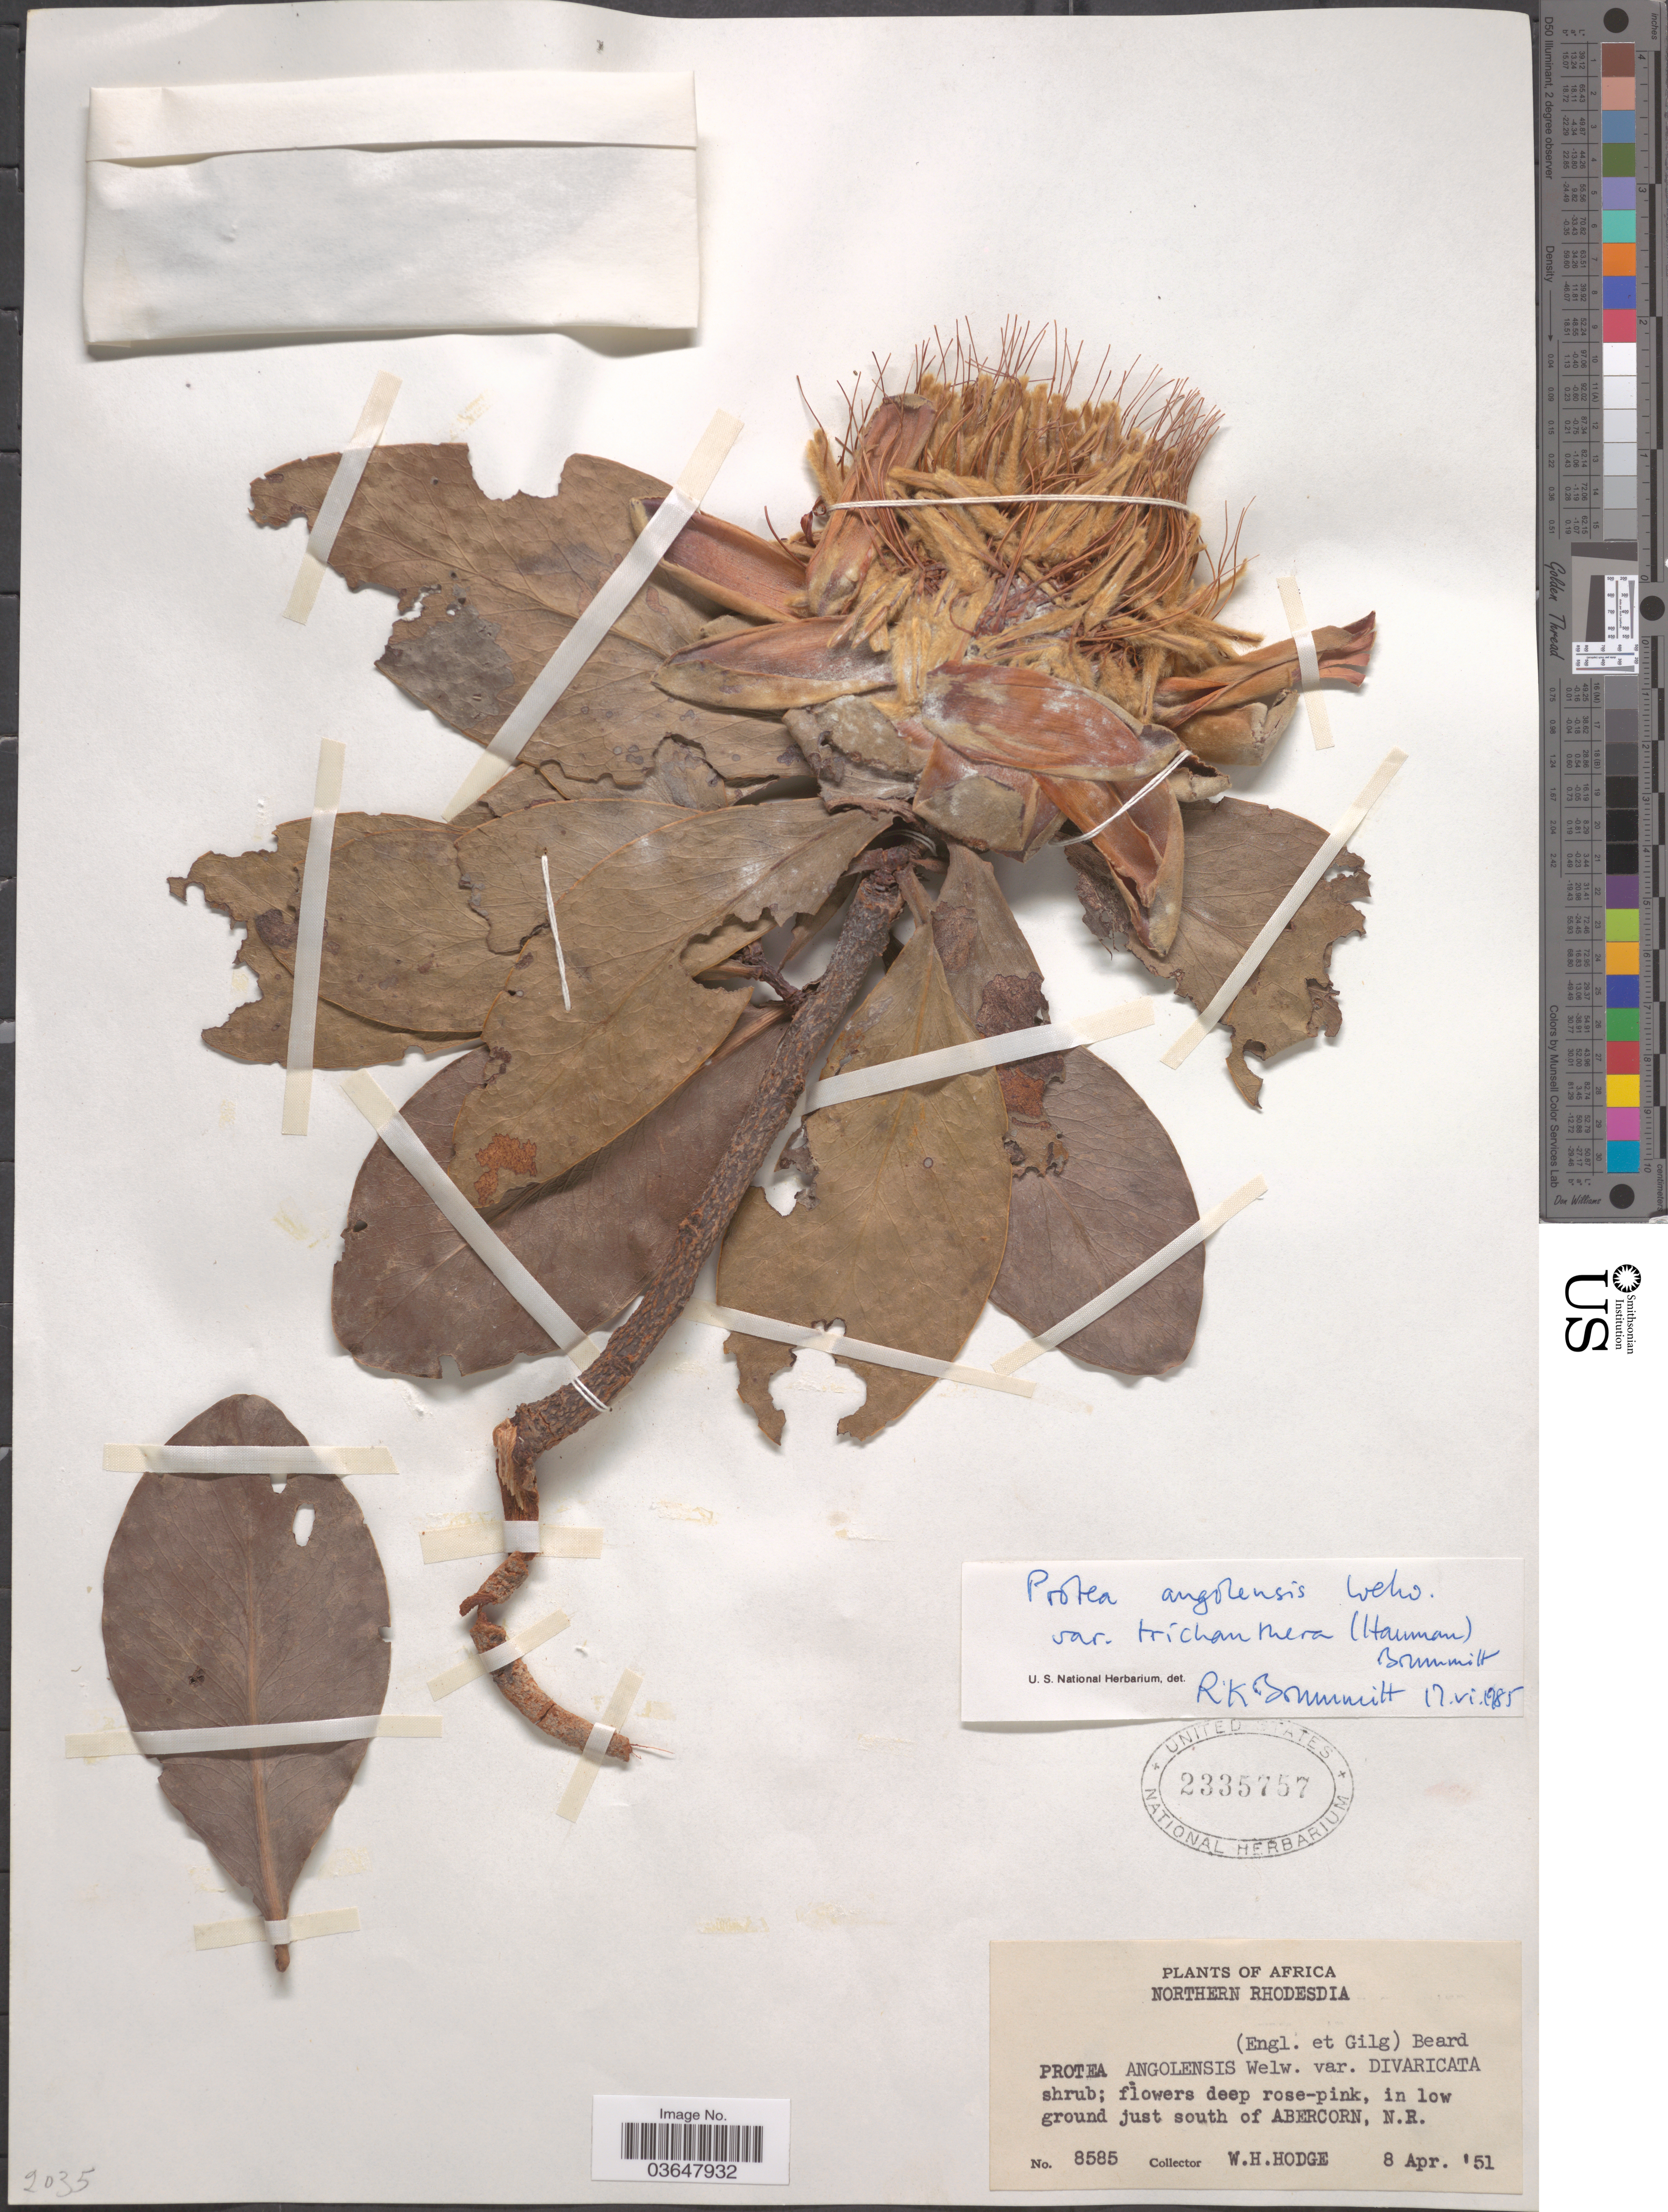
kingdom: Plantae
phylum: Tracheophyta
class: Magnoliopsida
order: Proteales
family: Proteaceae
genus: Protea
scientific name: Protea angolensis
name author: Welw.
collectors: W. Hodge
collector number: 8585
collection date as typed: Transcribed d/m/y: 8/4/51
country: Zambia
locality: Northern Rhodesdia. In low ground just south of Abercorn, N. R.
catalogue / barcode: US 2335757